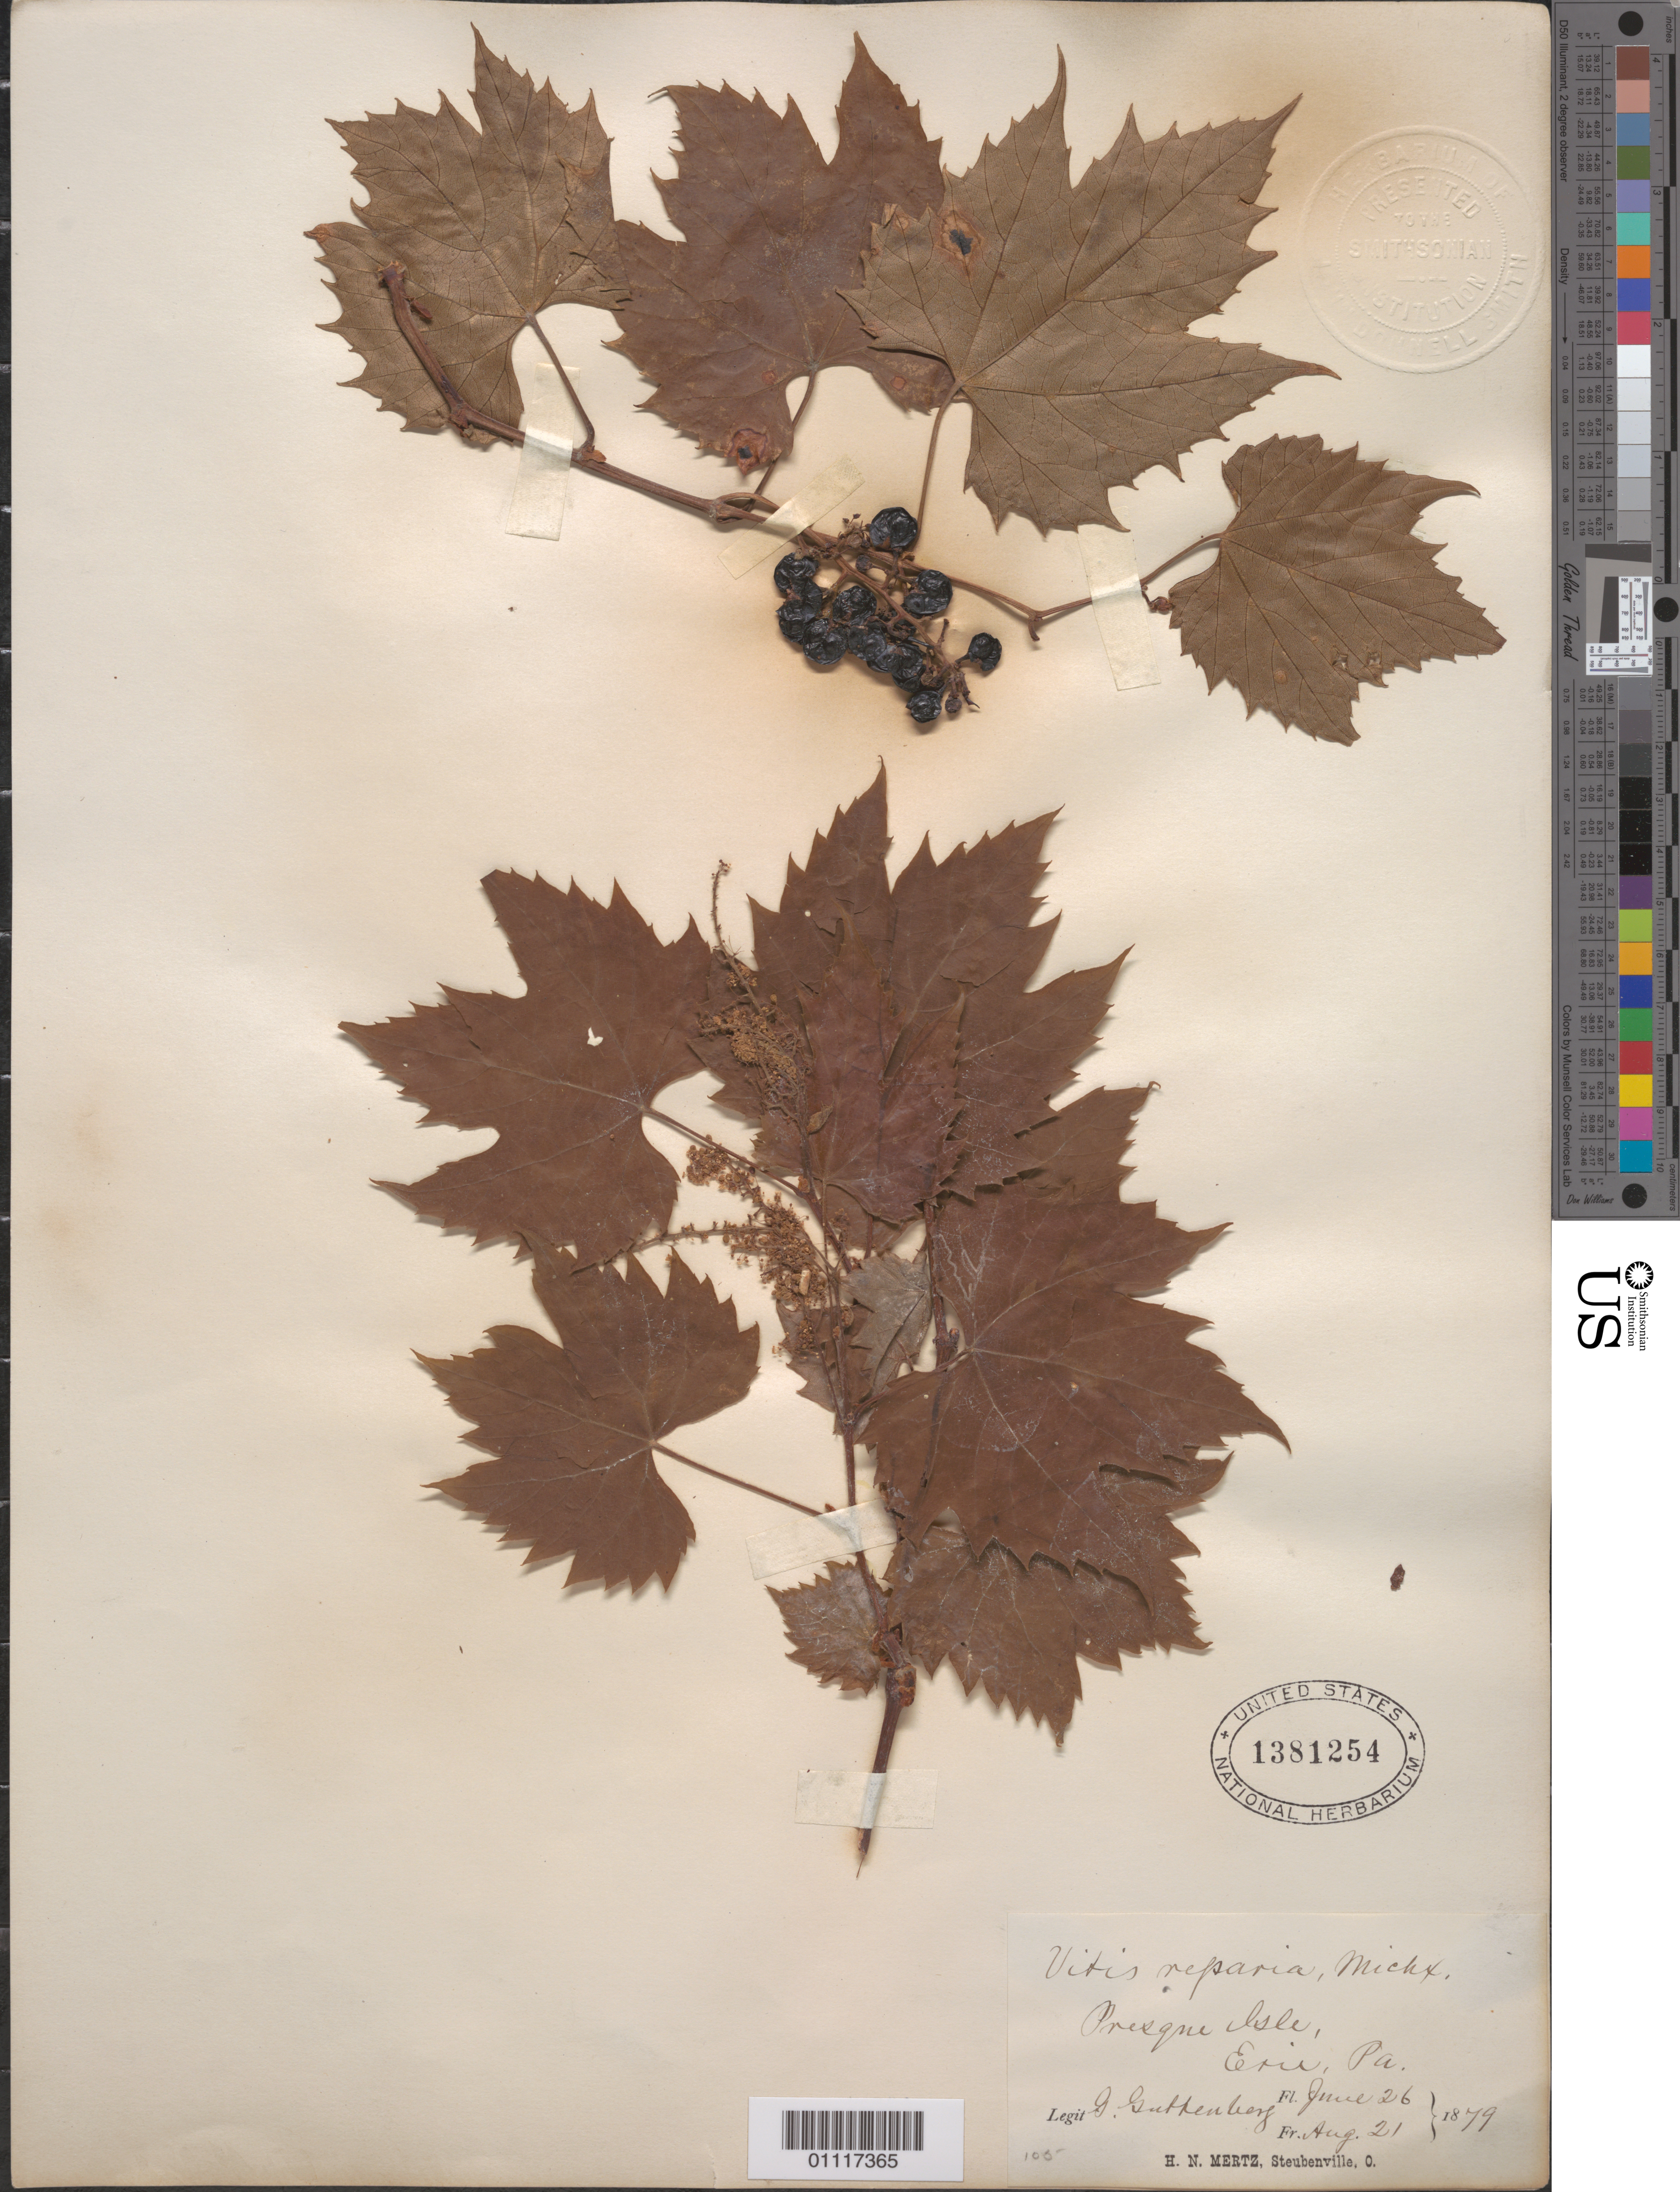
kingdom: Plantae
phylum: Tracheophyta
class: Magnoliopsida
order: Vitales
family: Vitaceae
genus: Vitis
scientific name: Vitis riparia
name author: Michx.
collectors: R. G. von Guttenberg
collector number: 105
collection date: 1879-06-26,1879-08-21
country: United States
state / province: Pennsylvania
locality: Presque Isle, L. Erie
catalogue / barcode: US 1381254